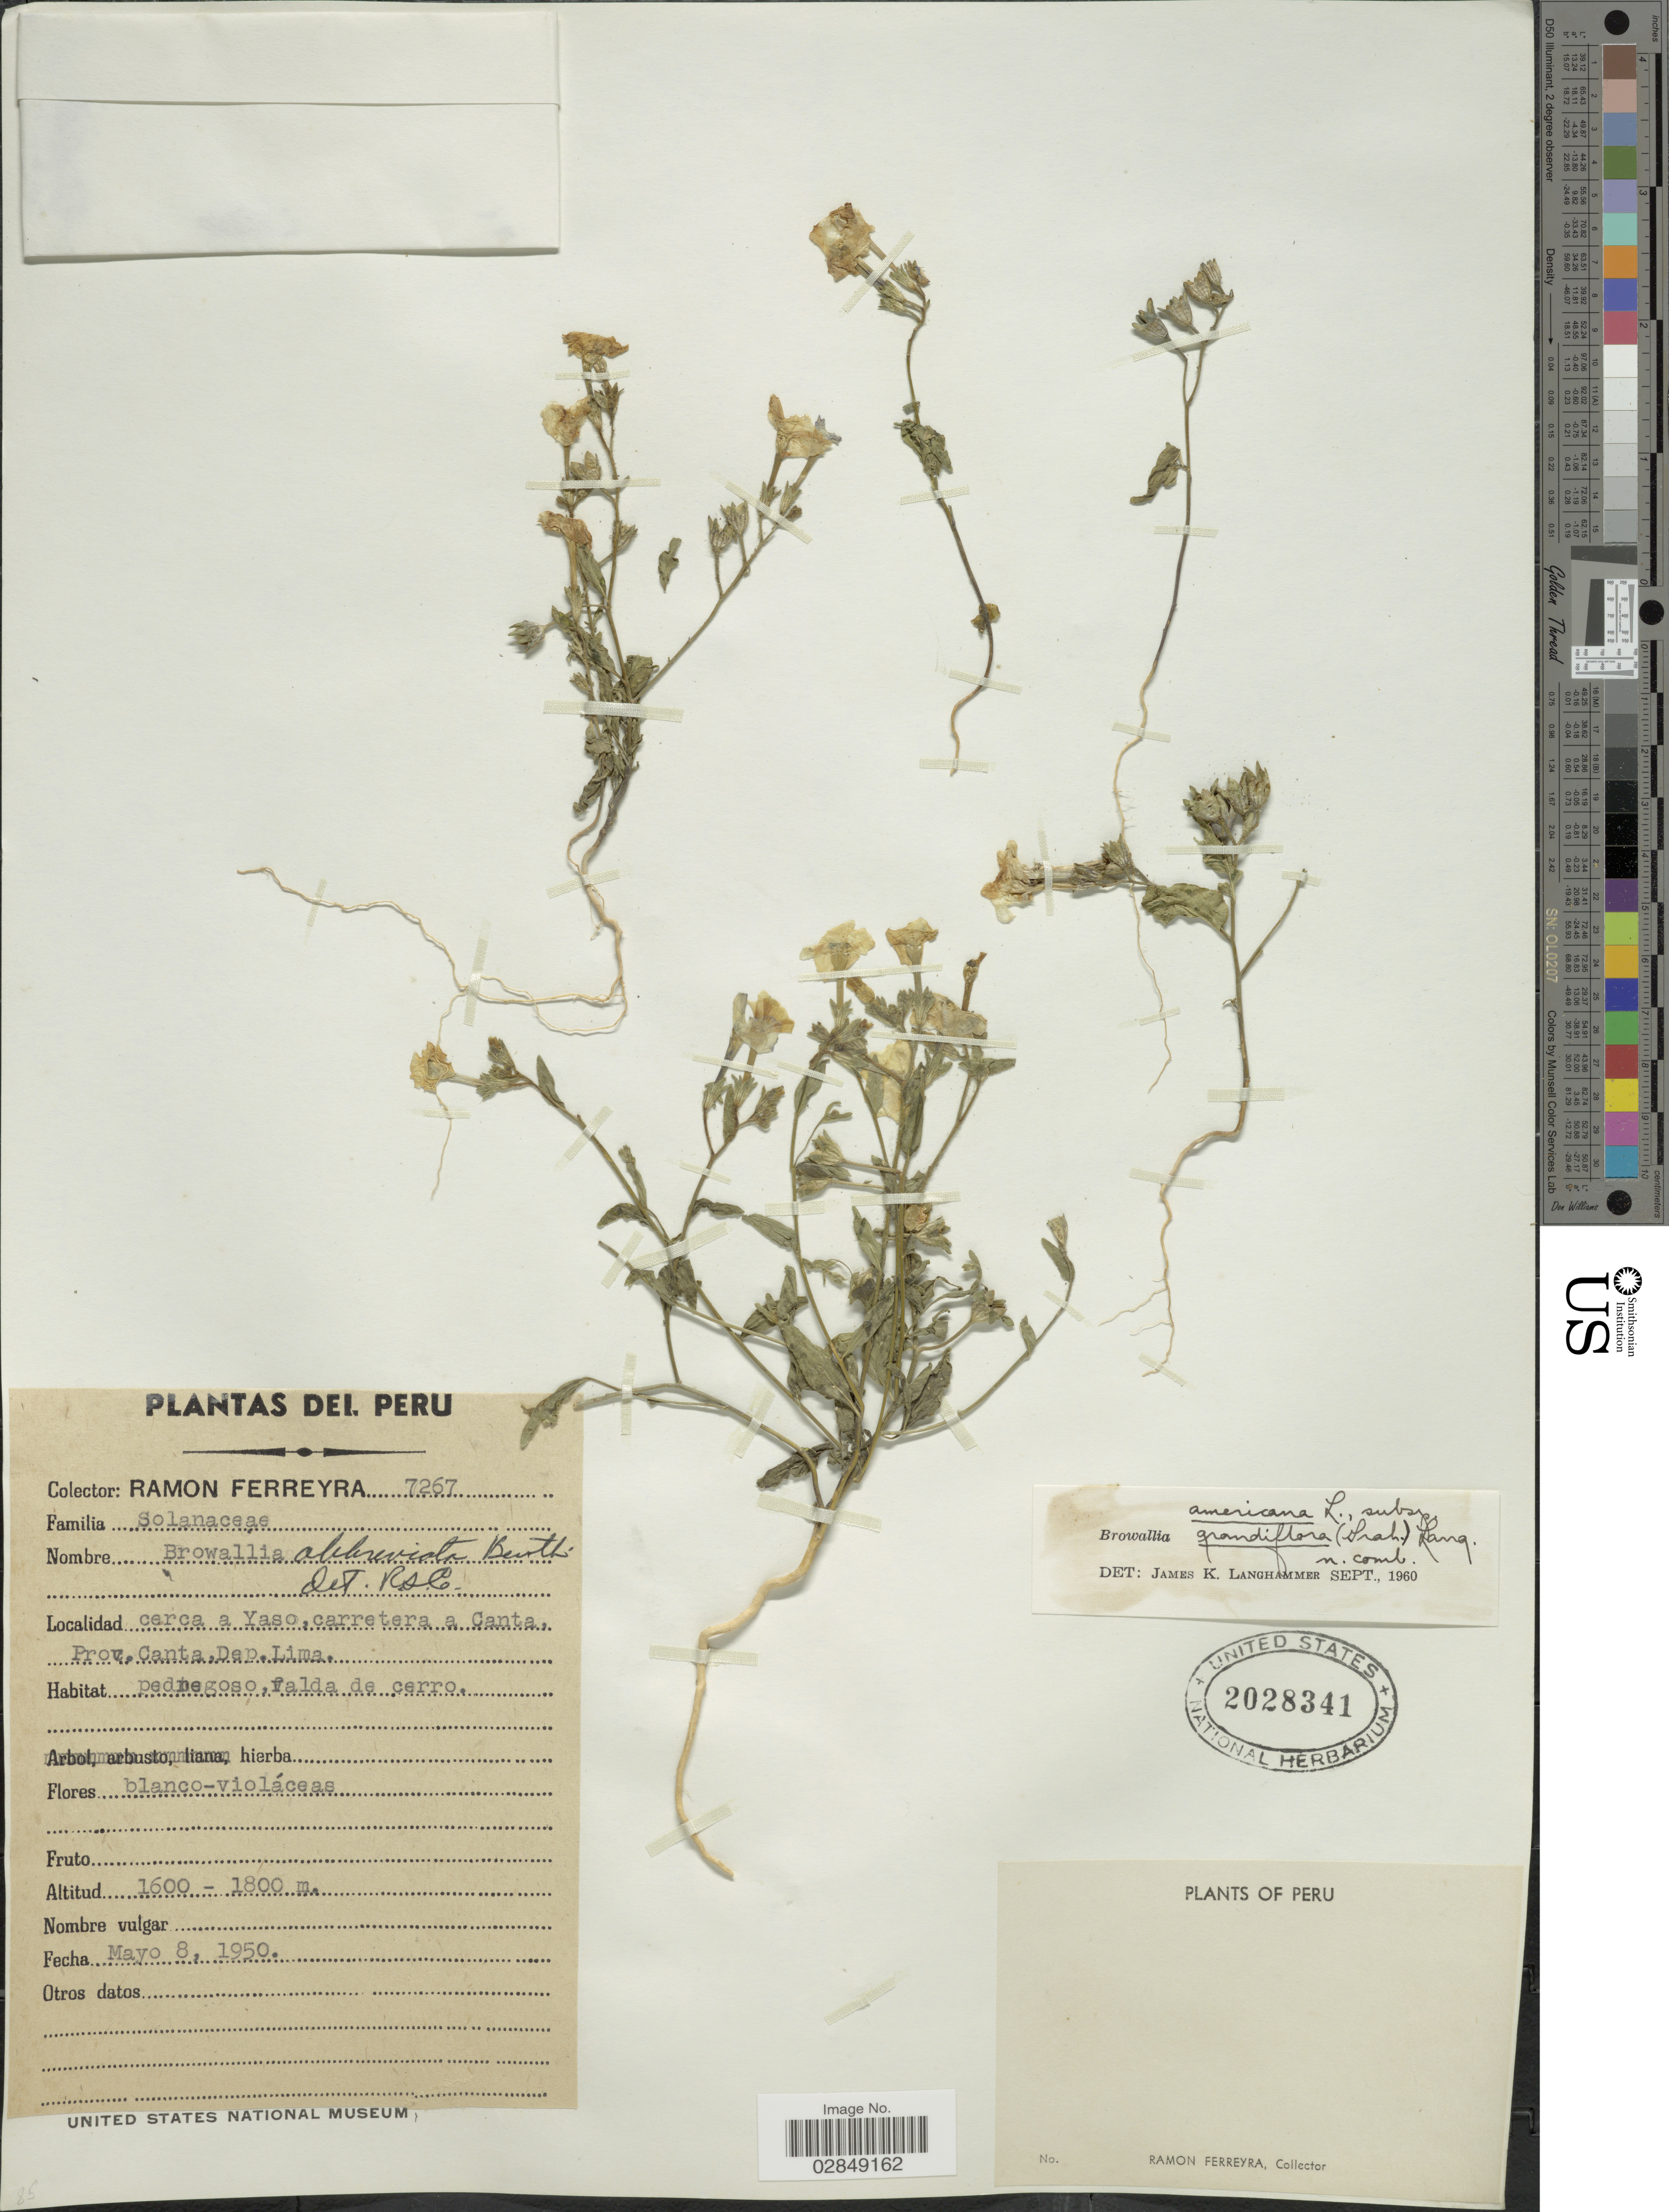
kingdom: Plantae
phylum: Tracheophyta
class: Magnoliopsida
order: Solanales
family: Solanaceae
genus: Browallia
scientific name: Browallia americana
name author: L.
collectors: R. A. Ferreyra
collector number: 7267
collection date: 1950-05-08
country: Peru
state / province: Lima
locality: Cerca a Yaso, carretera a Canta, Prov. Canta. Dep. Lima.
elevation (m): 1600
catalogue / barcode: US 2028341